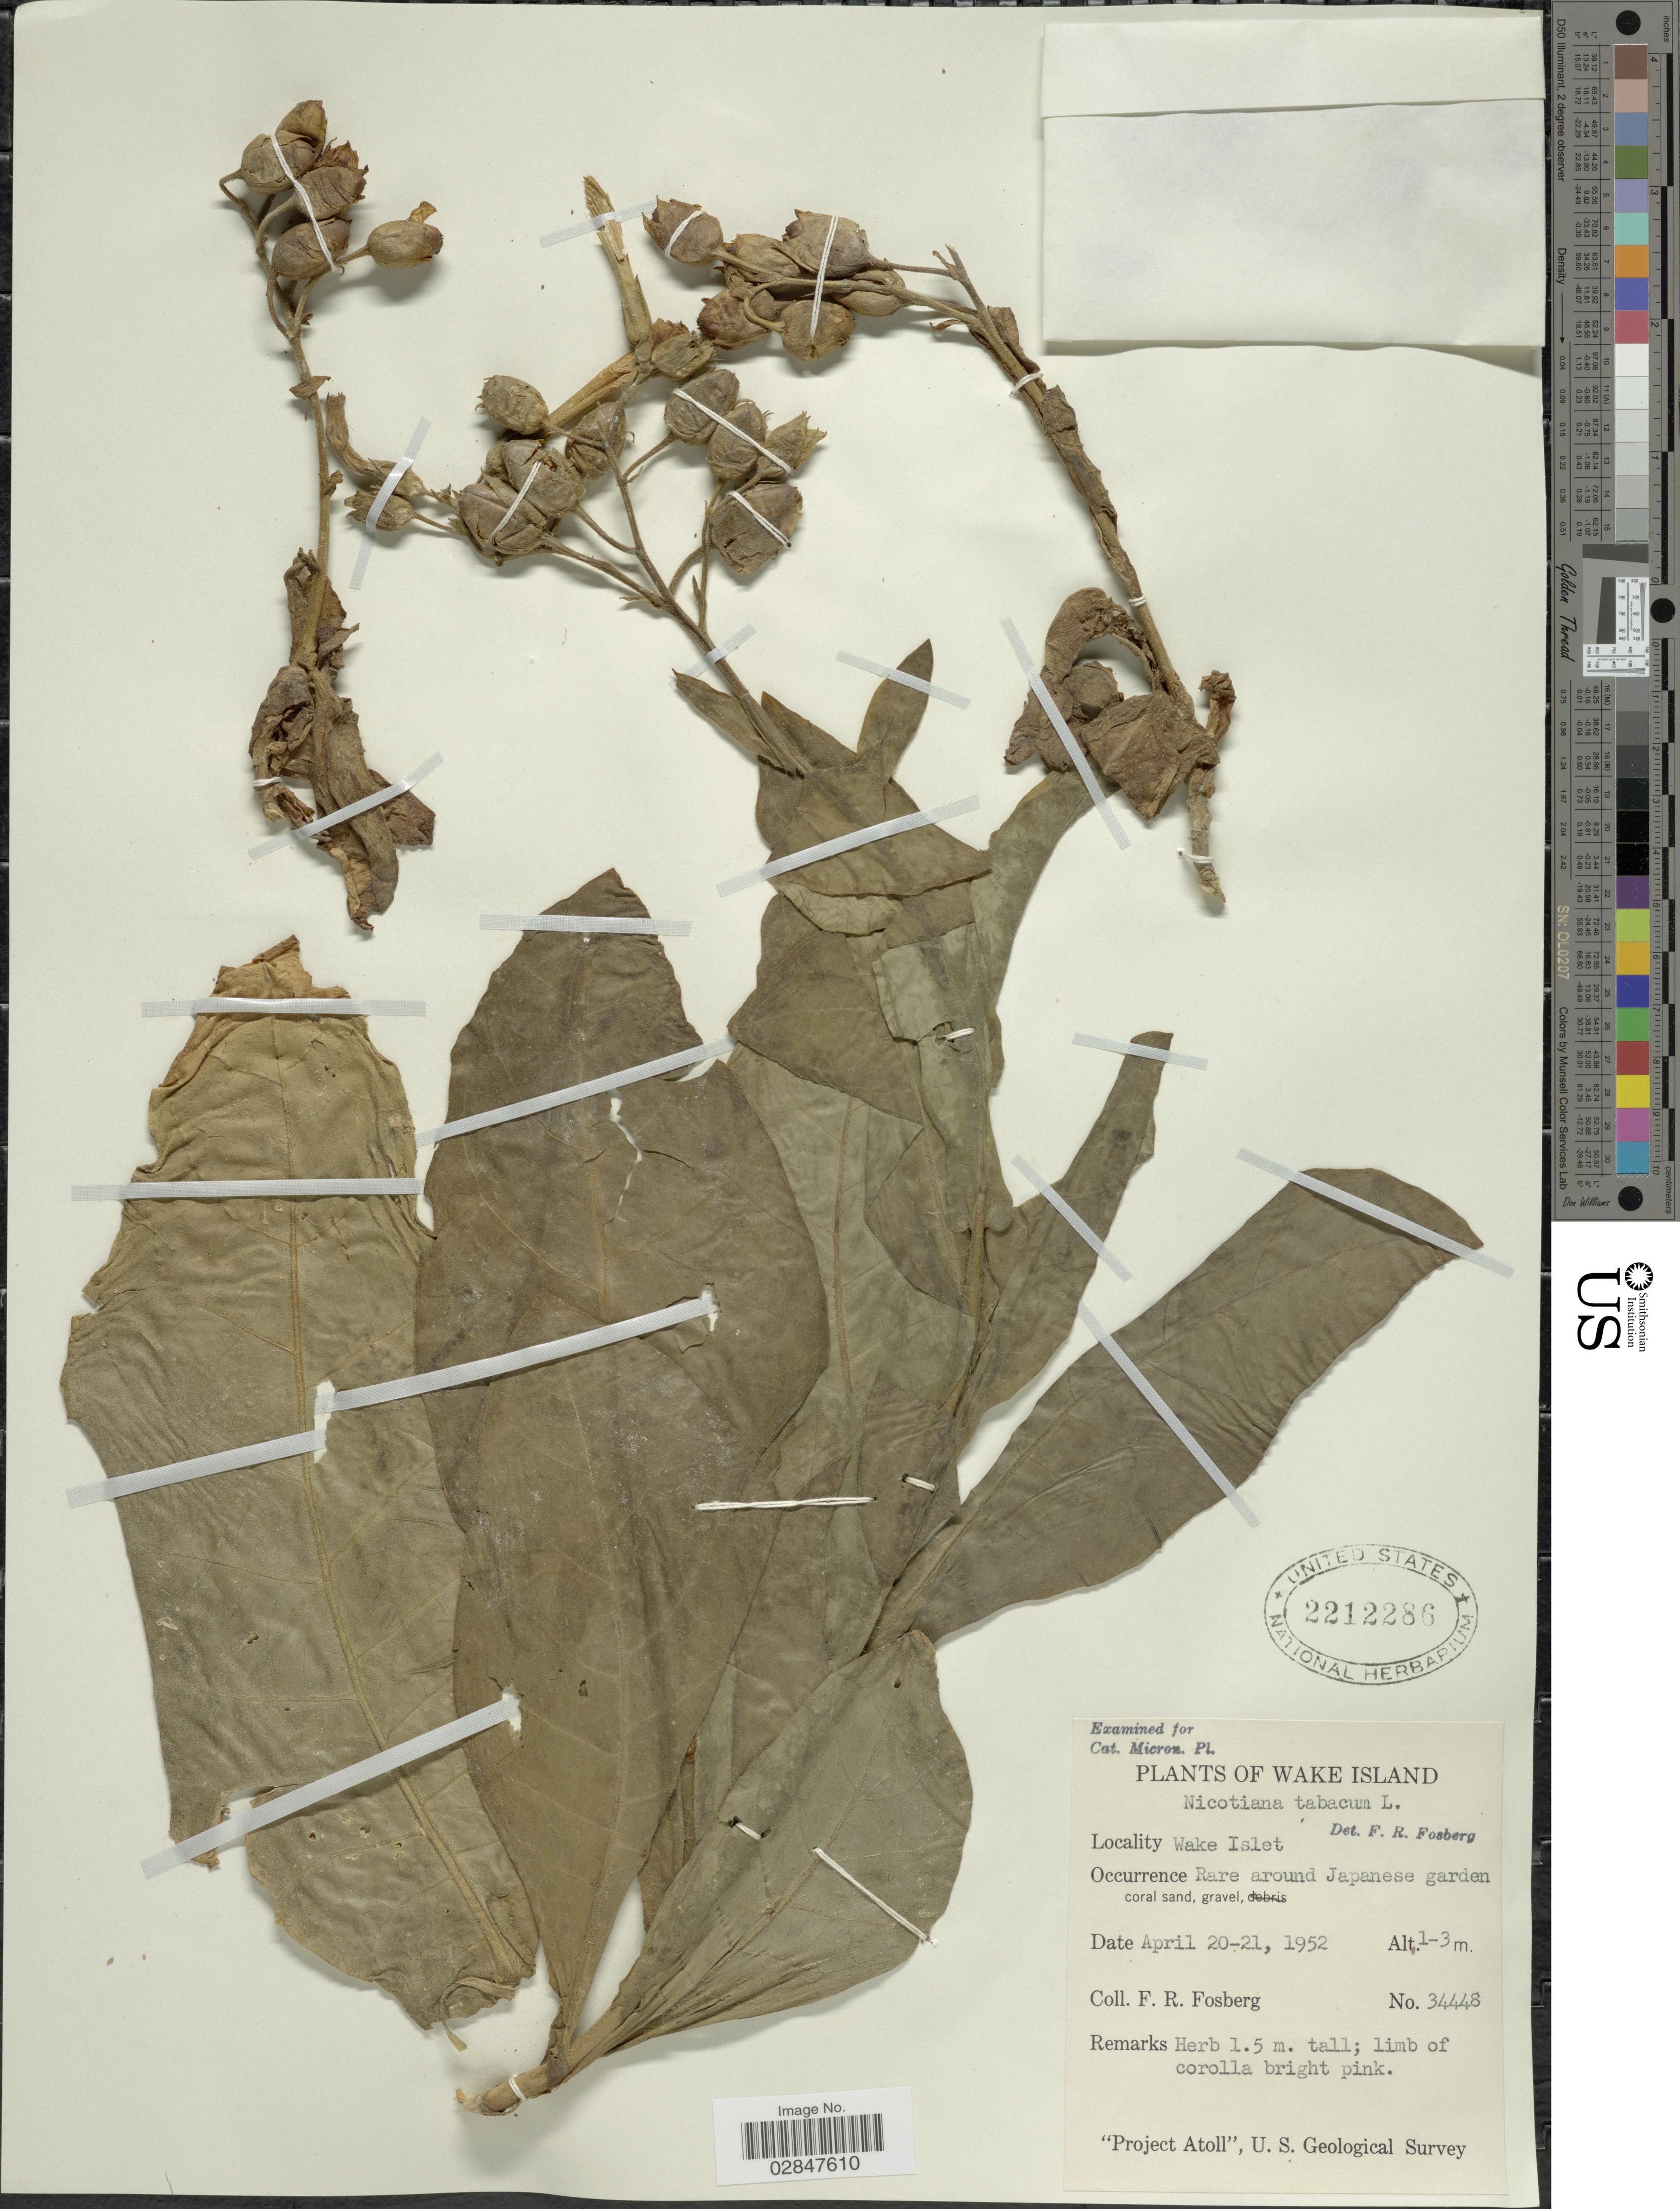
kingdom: Plantae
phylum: Tracheophyta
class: Magnoliopsida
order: Solanales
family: Solanaceae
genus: Nicotiana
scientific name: Nicotiana tabacum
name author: L.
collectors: F. R. Fosberg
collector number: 34448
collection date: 1952-04-20/1952-04-21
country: U.S. Administered Pacific Islands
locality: Wake Island. Wake Islet.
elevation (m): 1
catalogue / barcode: US 2212286